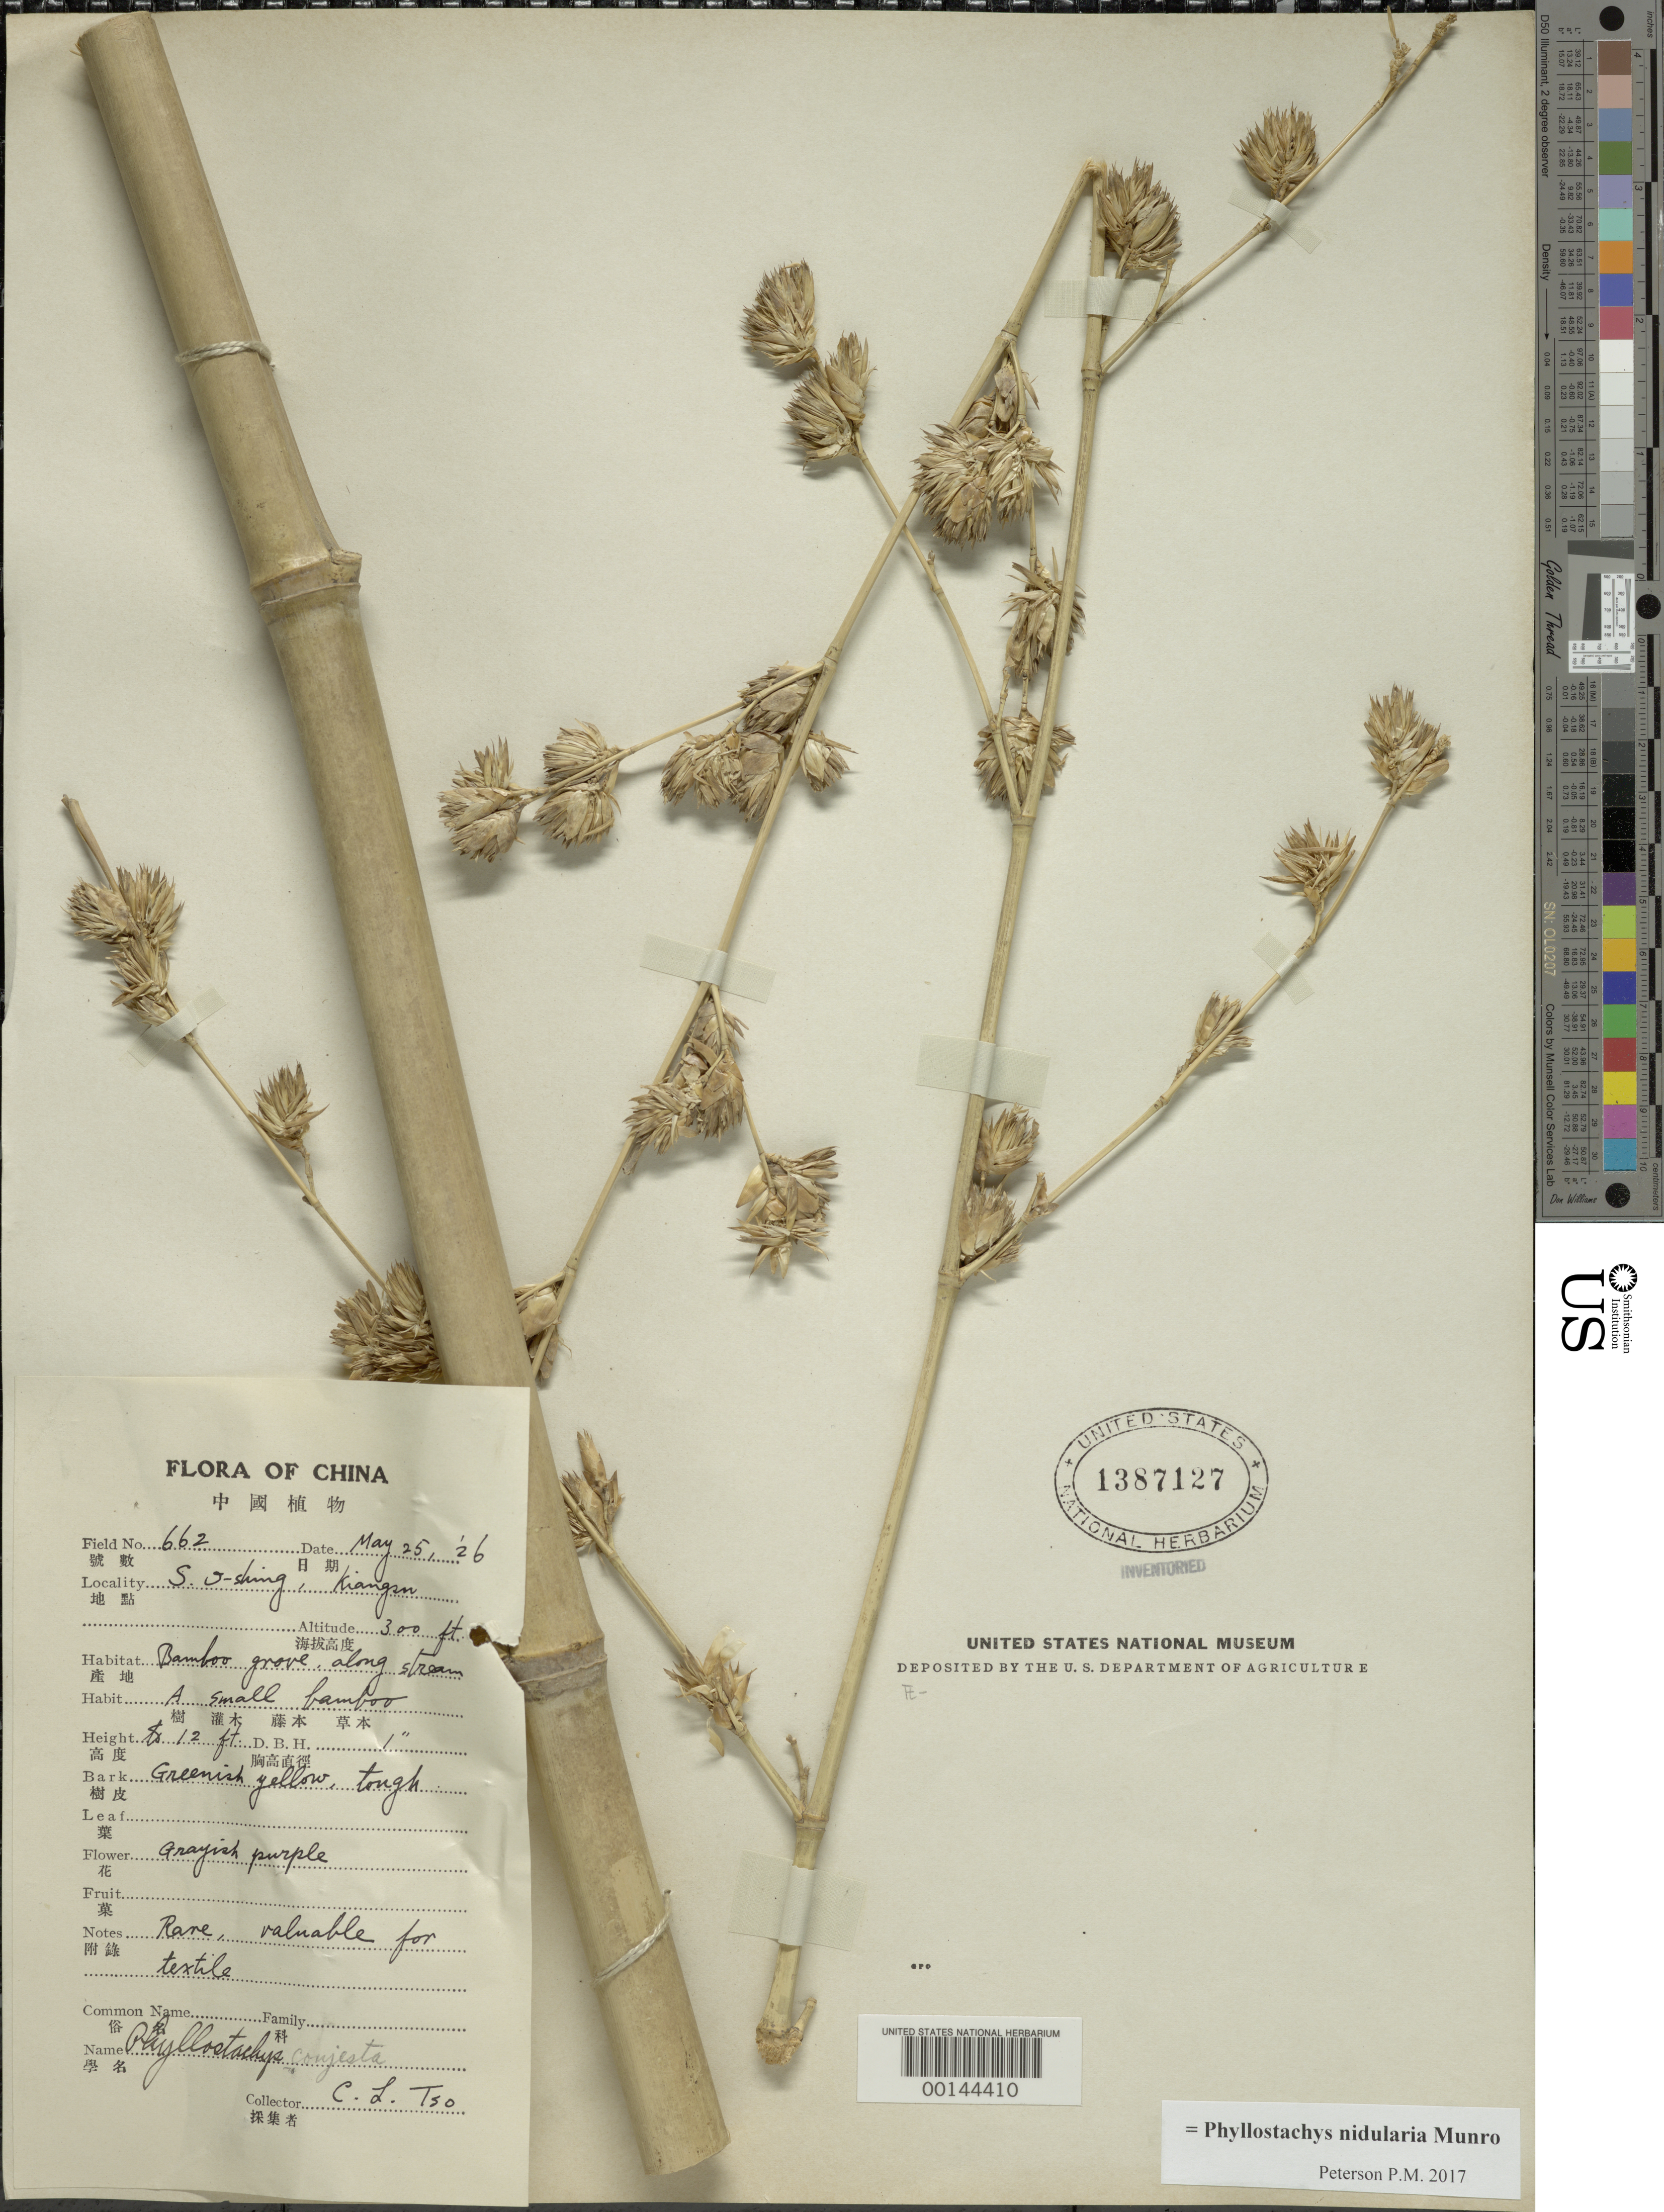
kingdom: Plantae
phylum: Tracheophyta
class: Liliopsida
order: Poales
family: Poaceae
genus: Phyllostachys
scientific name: Phyllostachys nidularia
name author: Munro ex Fenzi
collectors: W. T. Tsang & K. C. Wong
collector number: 662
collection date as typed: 25 May 1926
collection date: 1926-05-25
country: China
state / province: Jiangsu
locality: S. s-shing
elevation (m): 92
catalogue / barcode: US 1387127